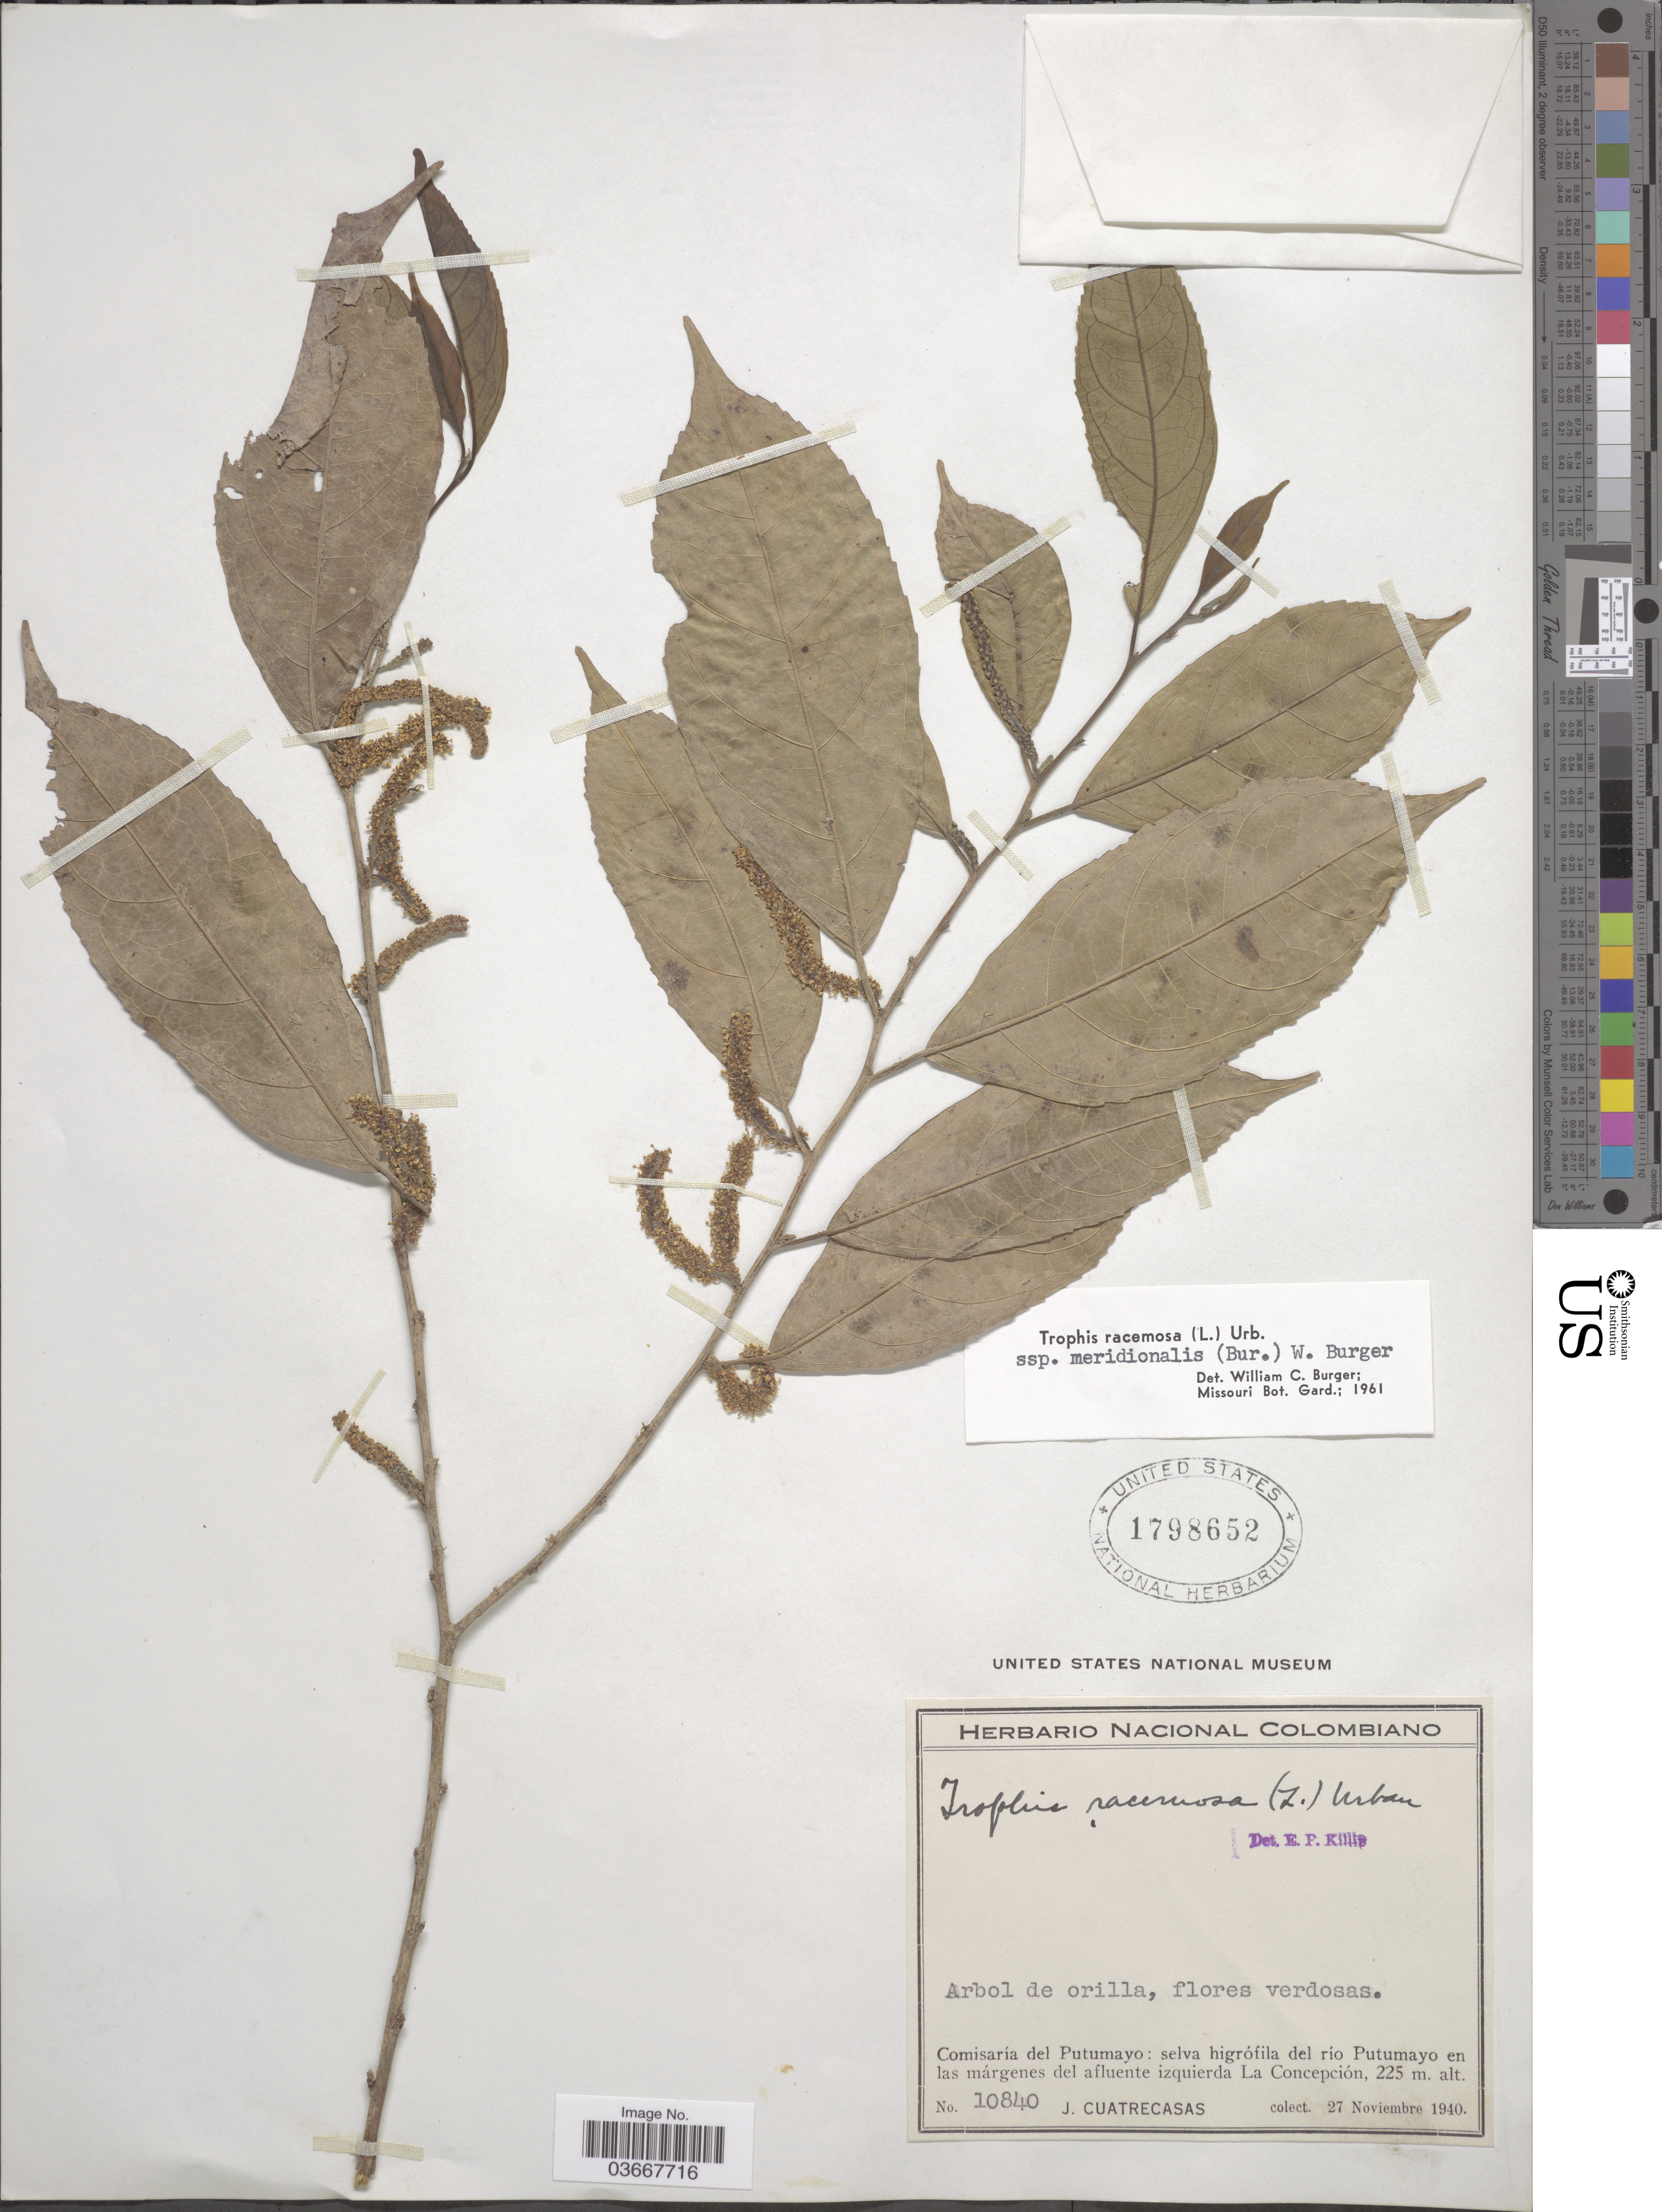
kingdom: Plantae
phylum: Tracheophyta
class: Magnoliopsida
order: Rosales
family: Moraceae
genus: Trophis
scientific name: Trophis racemosa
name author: (L.) Urb.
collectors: J. Cuatrecasas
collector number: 10840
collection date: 1940-11-27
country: Colombia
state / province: Putumayo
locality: Comisaría del Putumayo: selva higrófila del río Putumayo en las márgenes del afluente izquierda La Concepción.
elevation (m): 225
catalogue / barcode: US 1798652